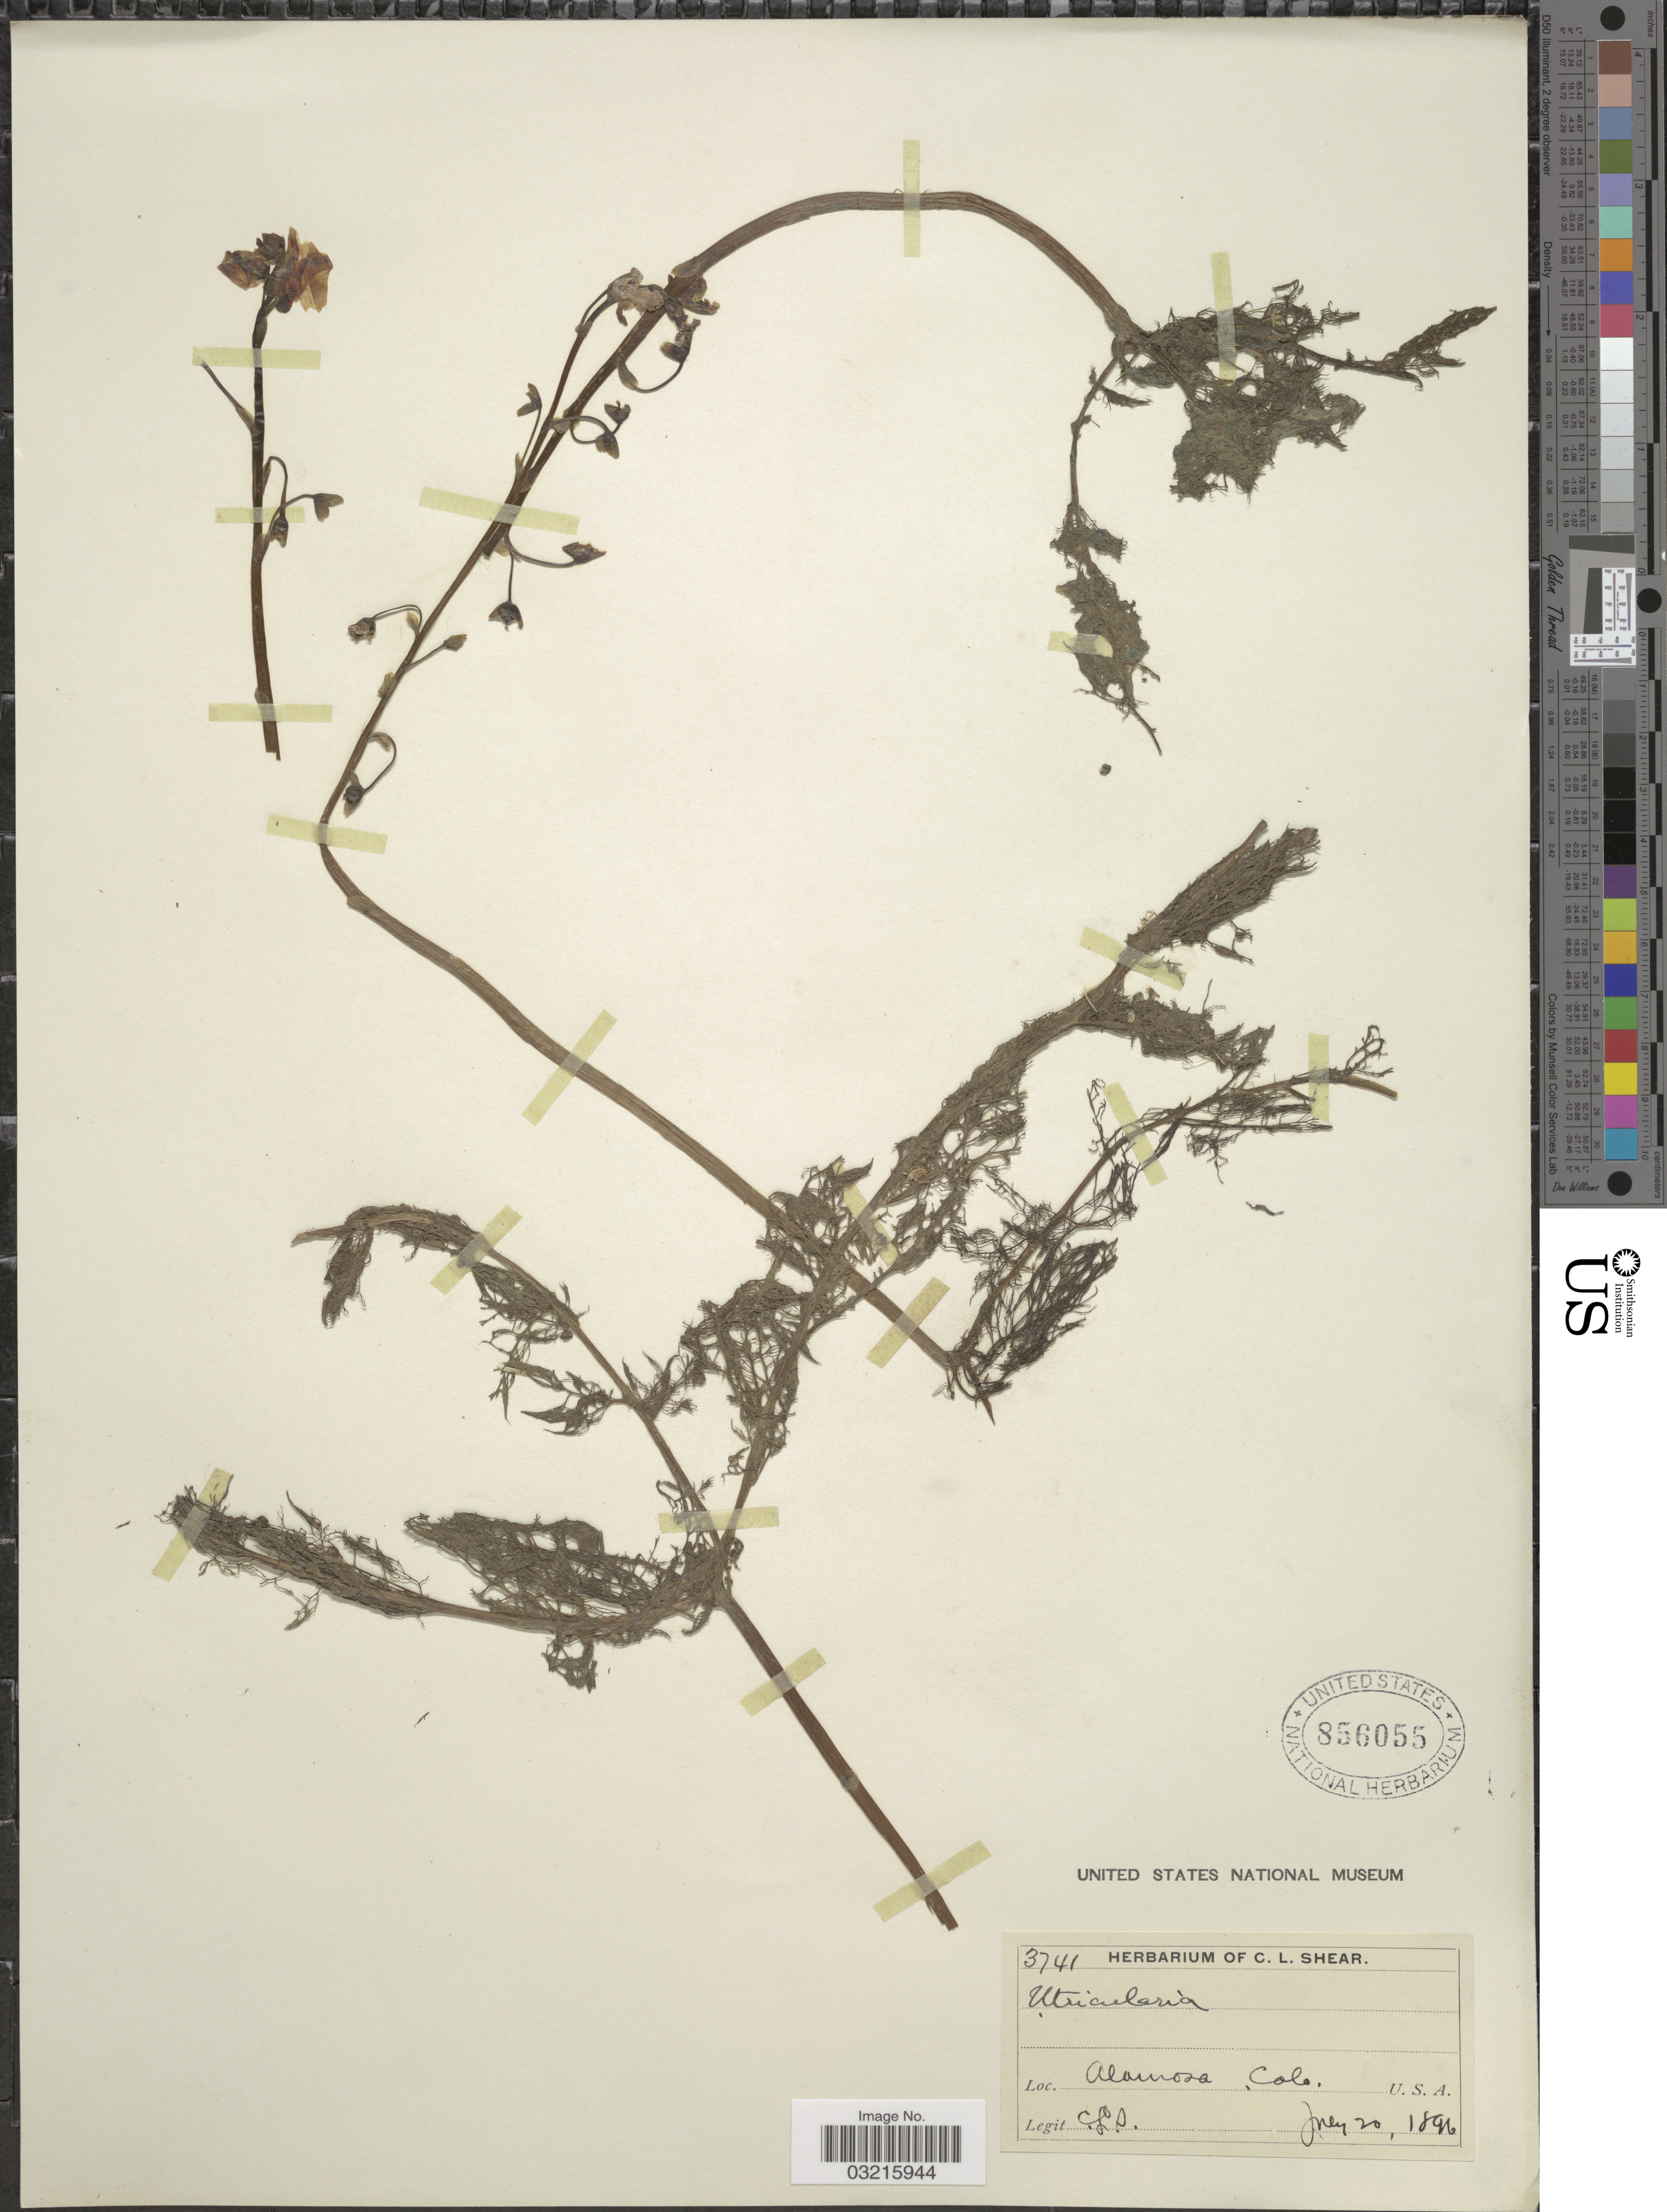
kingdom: Plantae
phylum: Tracheophyta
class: Magnoliopsida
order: Lamiales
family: Lentibulariaceae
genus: Utricularia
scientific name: Utricularia vulgaris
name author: L.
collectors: C. L. Shear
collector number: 3741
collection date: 1896-07-20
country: United States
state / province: Colorado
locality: Alamosa.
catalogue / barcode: US 856055